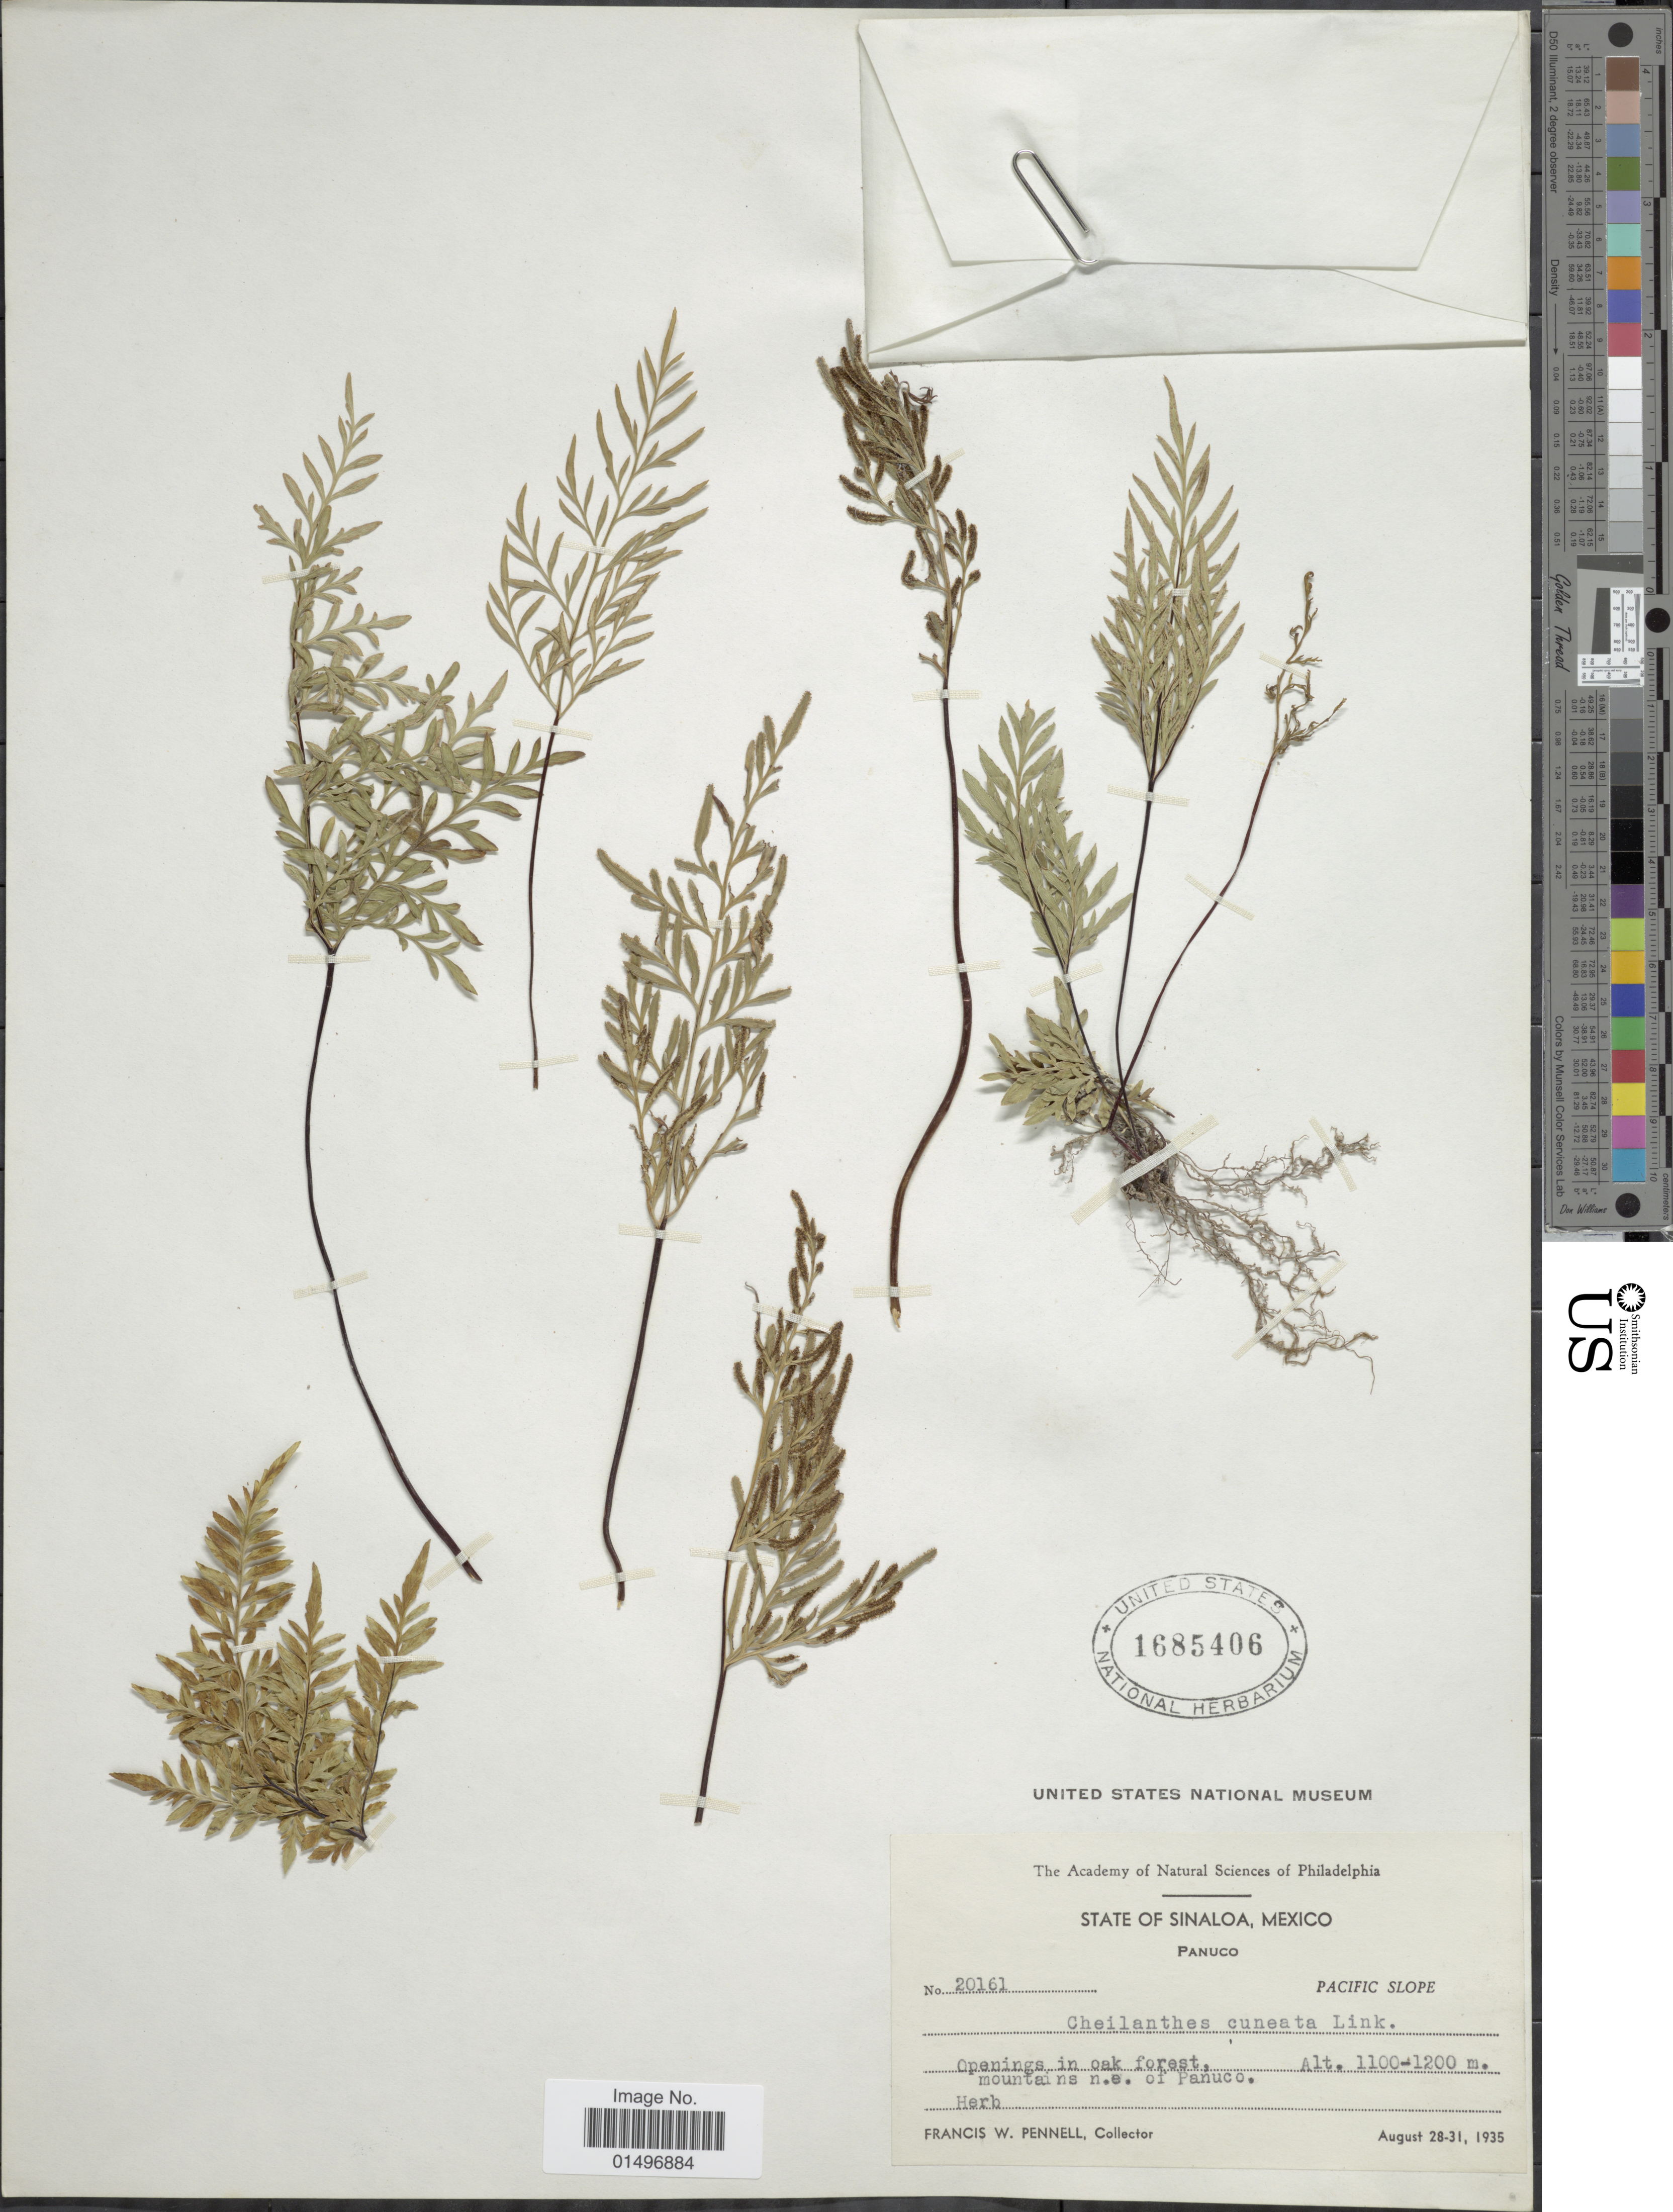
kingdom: Plantae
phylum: Tracheophyta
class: Polypodiopsida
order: Polypodiales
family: Pteridaceae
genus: Gaga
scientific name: Gaga angustifolia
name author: (Kunth) Fay W. Li & Windham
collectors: F. W. Pennell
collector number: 20161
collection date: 1935-08-28/1935-08-31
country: Mexico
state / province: Sinaloa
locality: Mexico, Panuco, Pacific Slope, mountains n. e. of Panuco.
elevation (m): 1100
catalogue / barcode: US 1685406